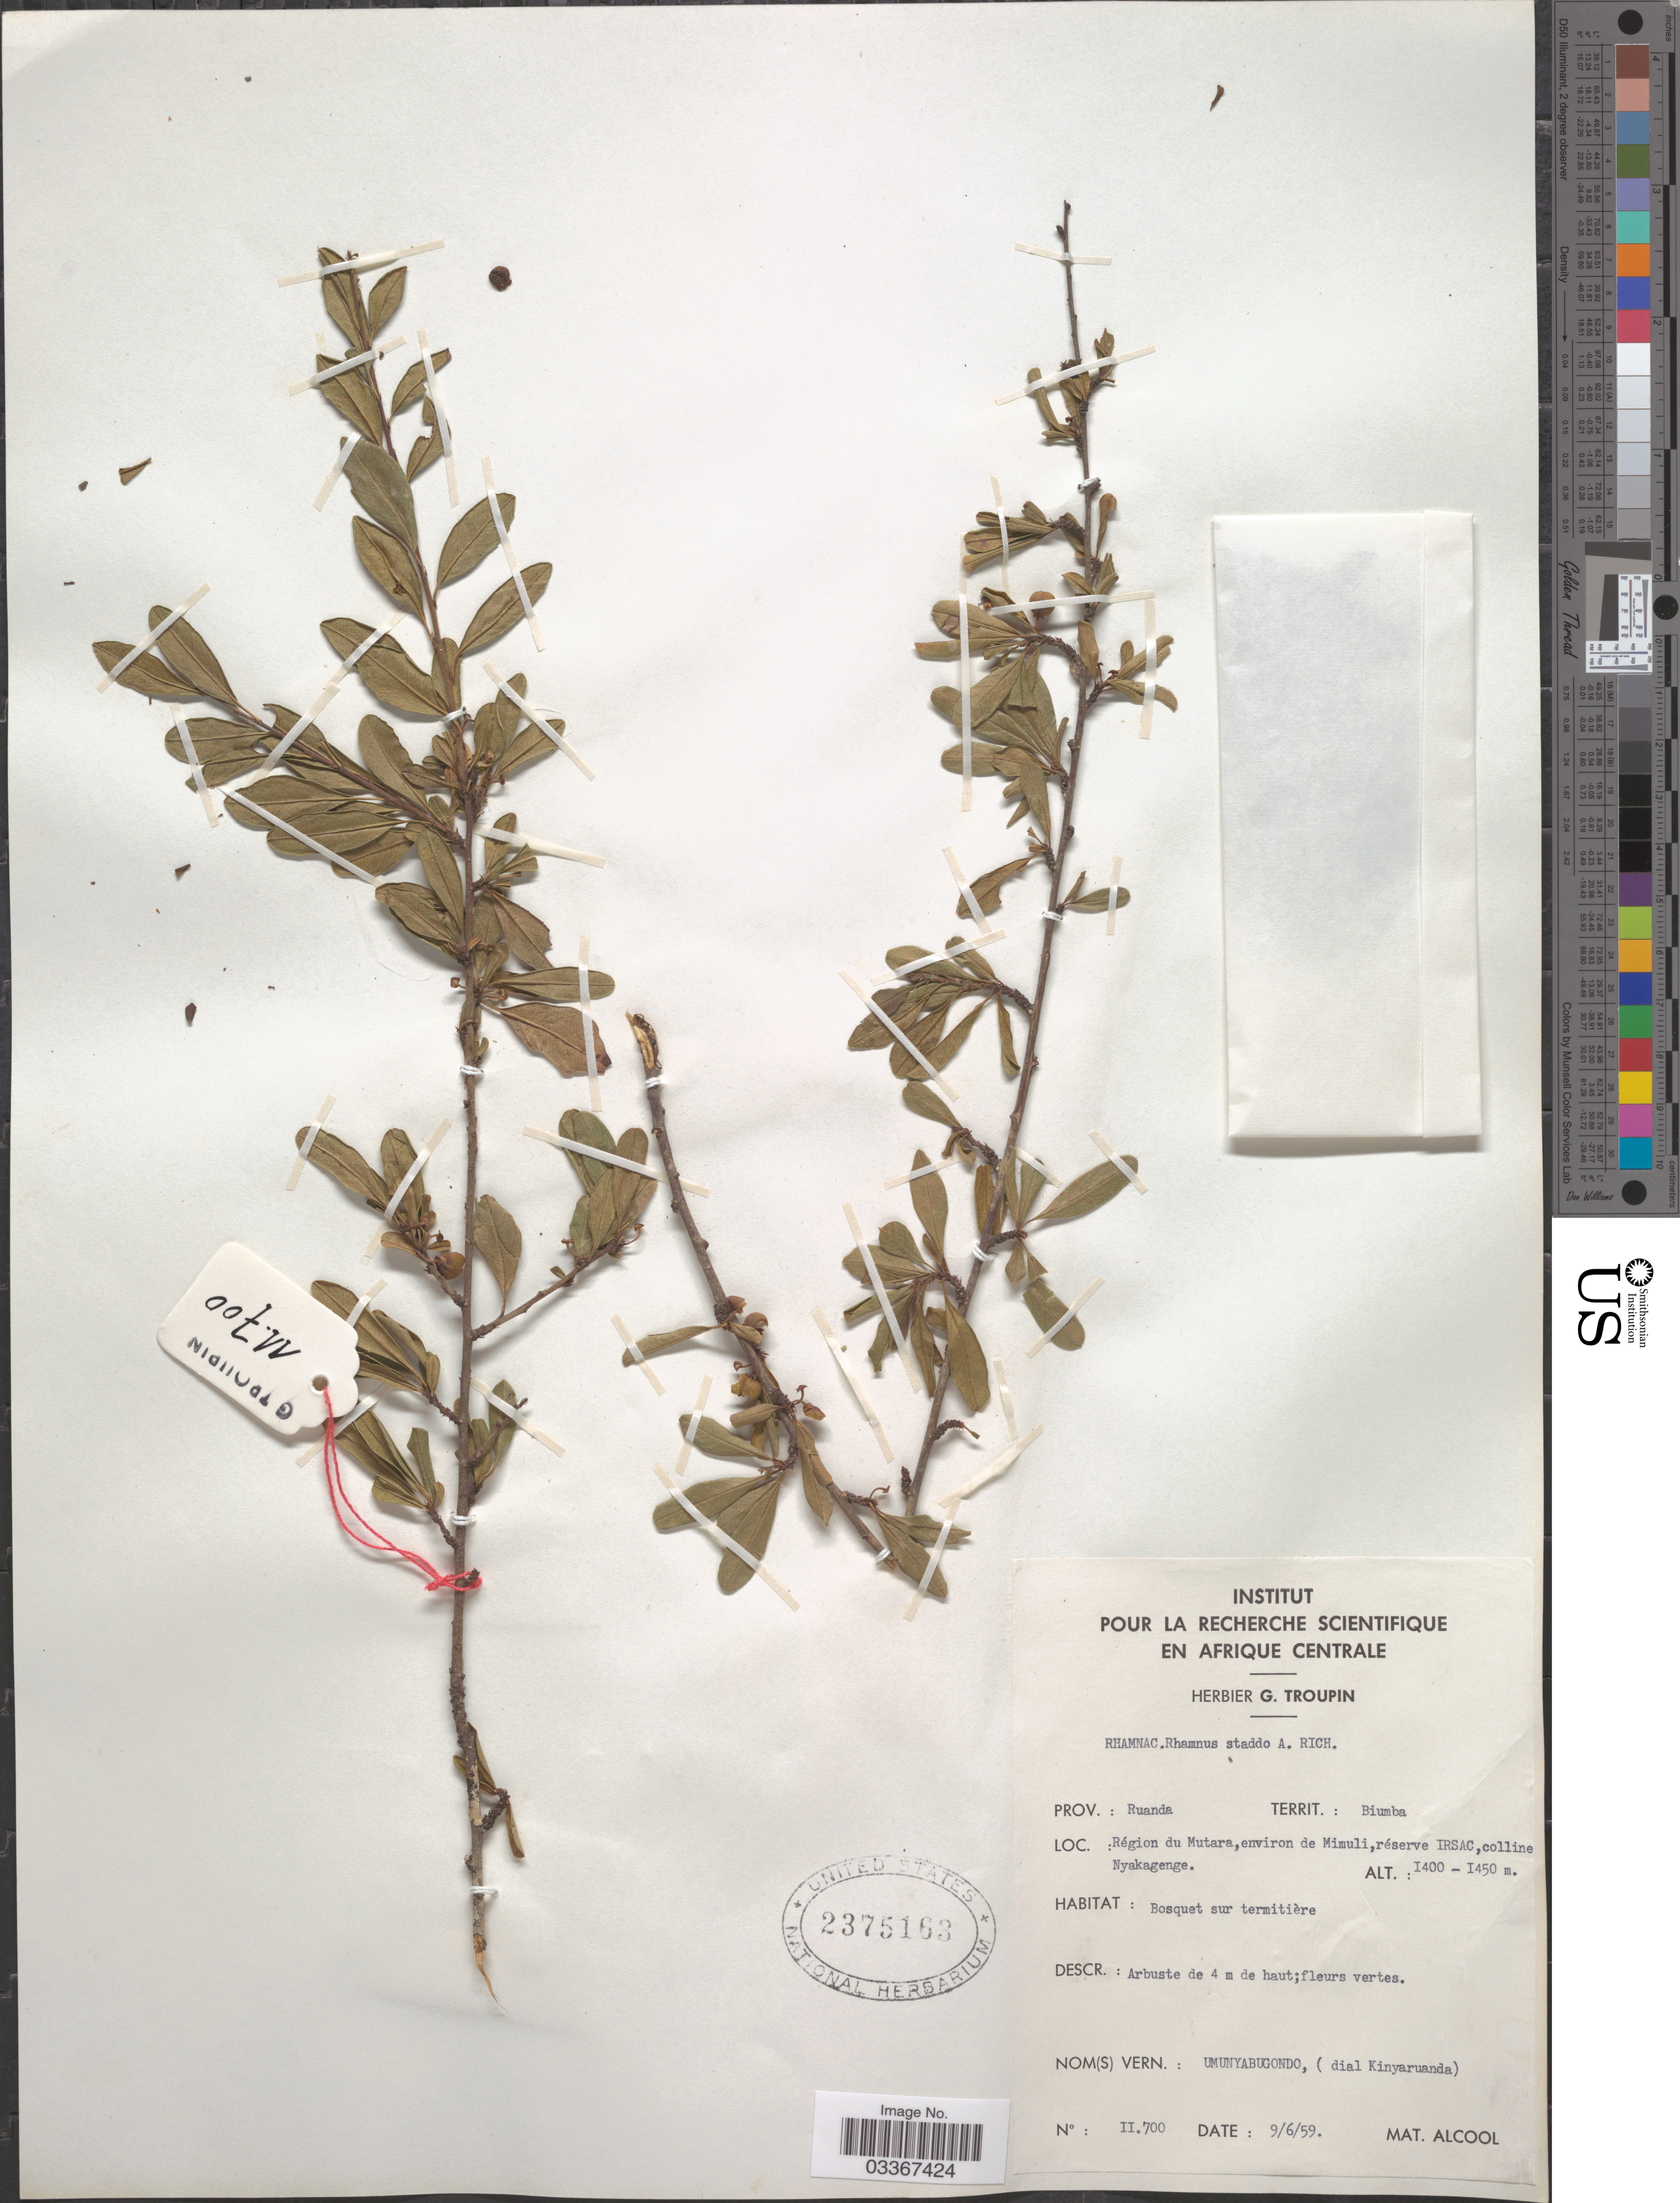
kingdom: Plantae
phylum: Tracheophyta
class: Magnoliopsida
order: Rosales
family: Rhamnaceae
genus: Rhamnus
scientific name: Rhamnus staddo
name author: A. Rich.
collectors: ex herb. G. Troupin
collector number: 11700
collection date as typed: Transcribed d/m/y: 9/6/59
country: Rwanda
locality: Prov.: Ruanda. Territ.: Biumba. Région du Mutara, environ de Mimuli, réserve IRSAC, colline Nyakagenge.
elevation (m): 1400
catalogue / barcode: US 2375163